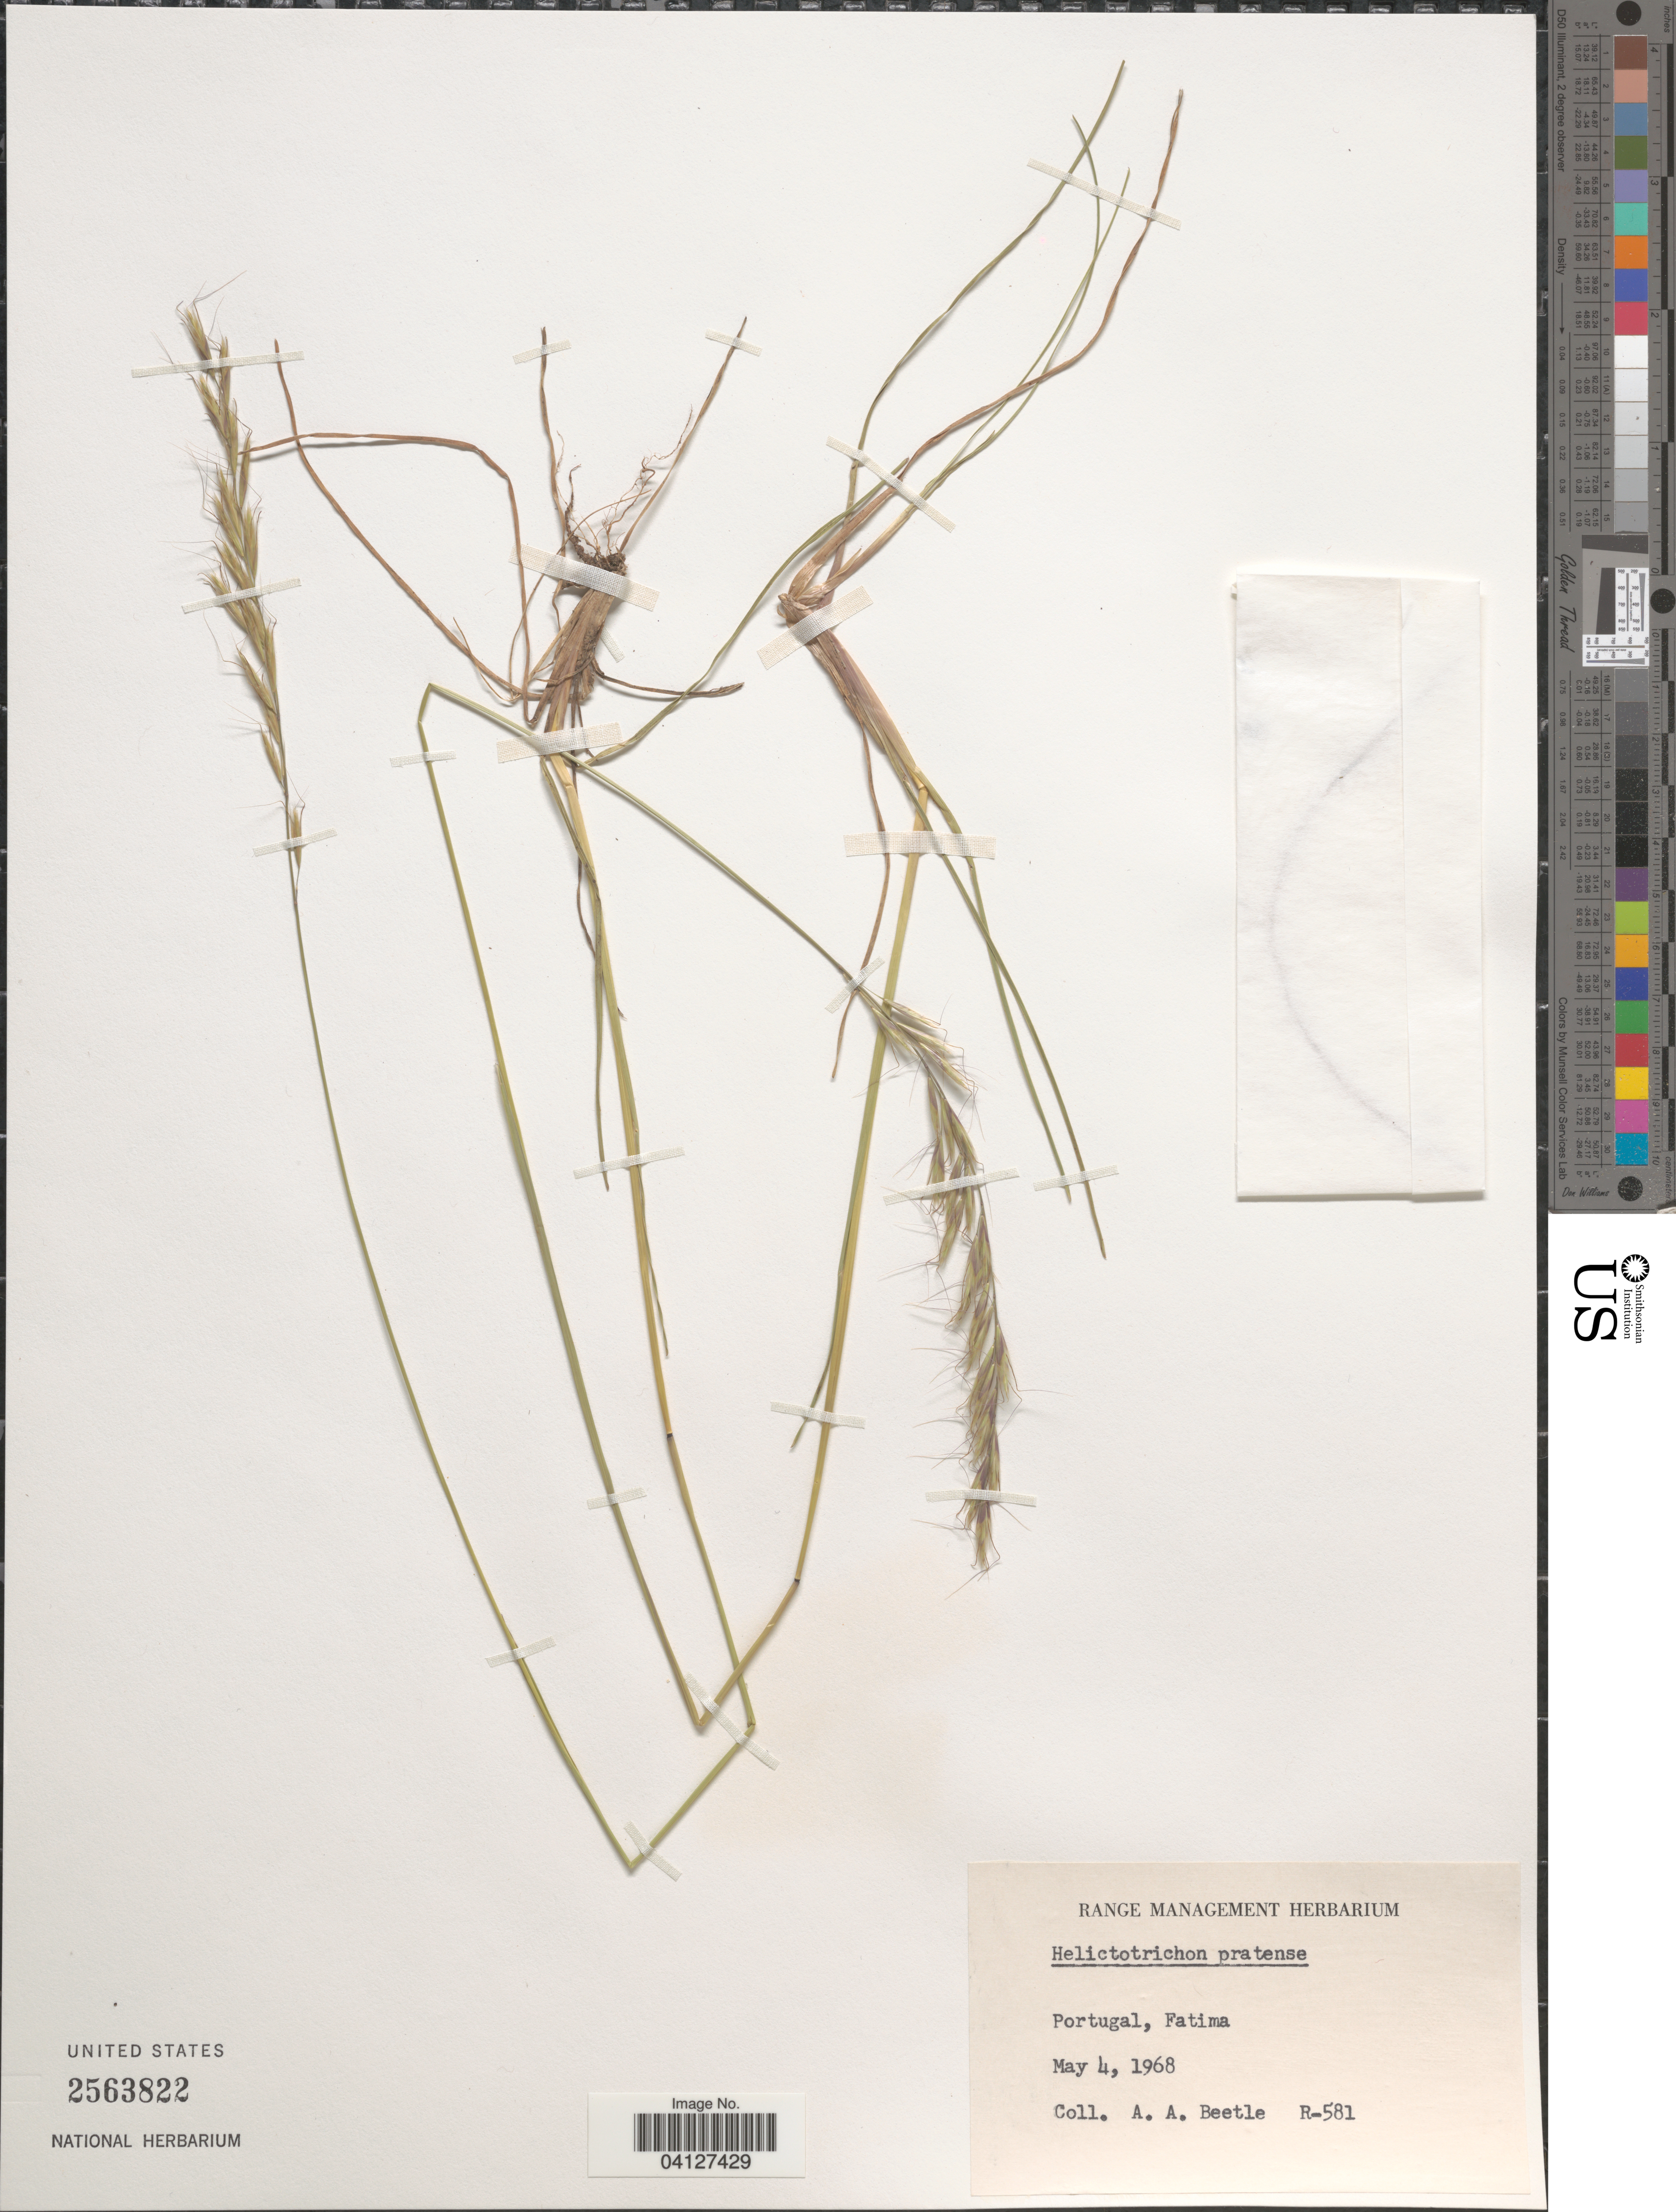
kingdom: Plantae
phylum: Tracheophyta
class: Liliopsida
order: Poales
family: Poaceae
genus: Helictochloa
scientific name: Helictochloa pratensis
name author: (L.) Romero-Zarco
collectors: A. A. Beetle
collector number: R-581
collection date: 1968-05-04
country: Portugal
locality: Fatima.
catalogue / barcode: US 2563822